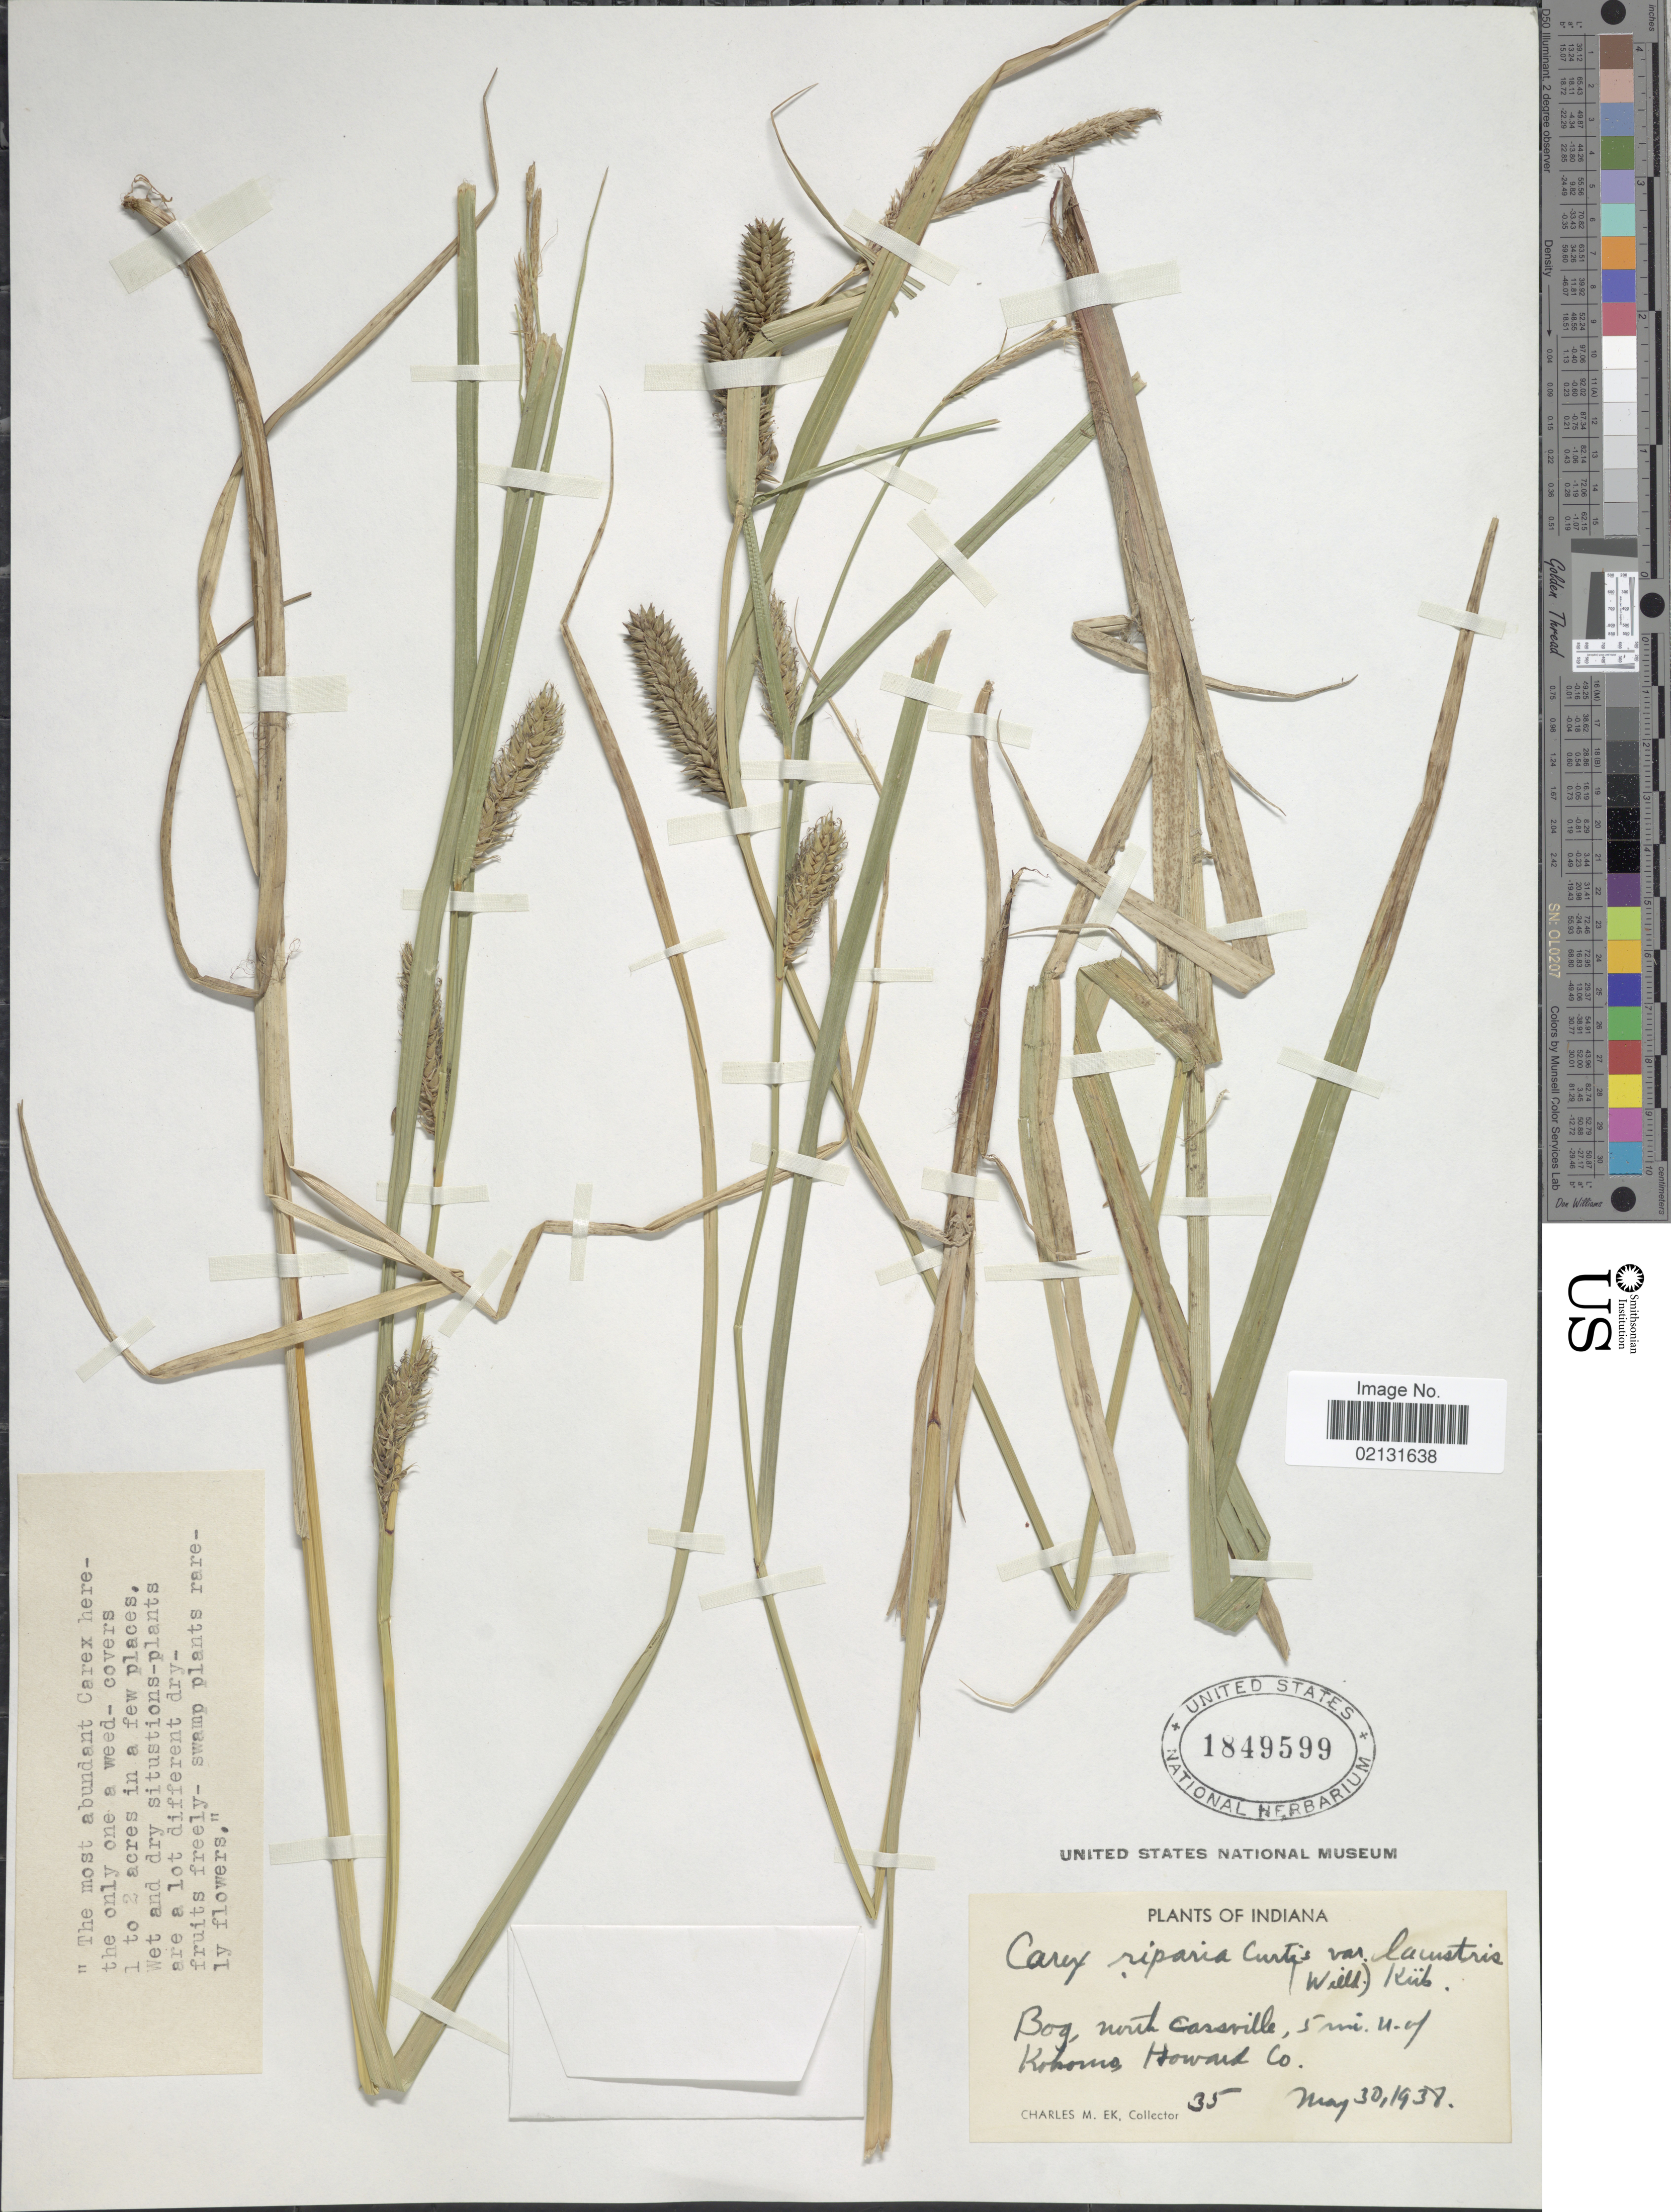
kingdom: Plantae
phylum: Tracheophyta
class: Liliopsida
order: Poales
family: Cyperaceae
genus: Carex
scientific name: Carex riparia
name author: Curtis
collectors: C. Ek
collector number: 35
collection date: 1938-05-30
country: United States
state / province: Indiana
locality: Bog, north cassville, 5 mi. N. of Kohomo, Howard Co.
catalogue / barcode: US 1849599